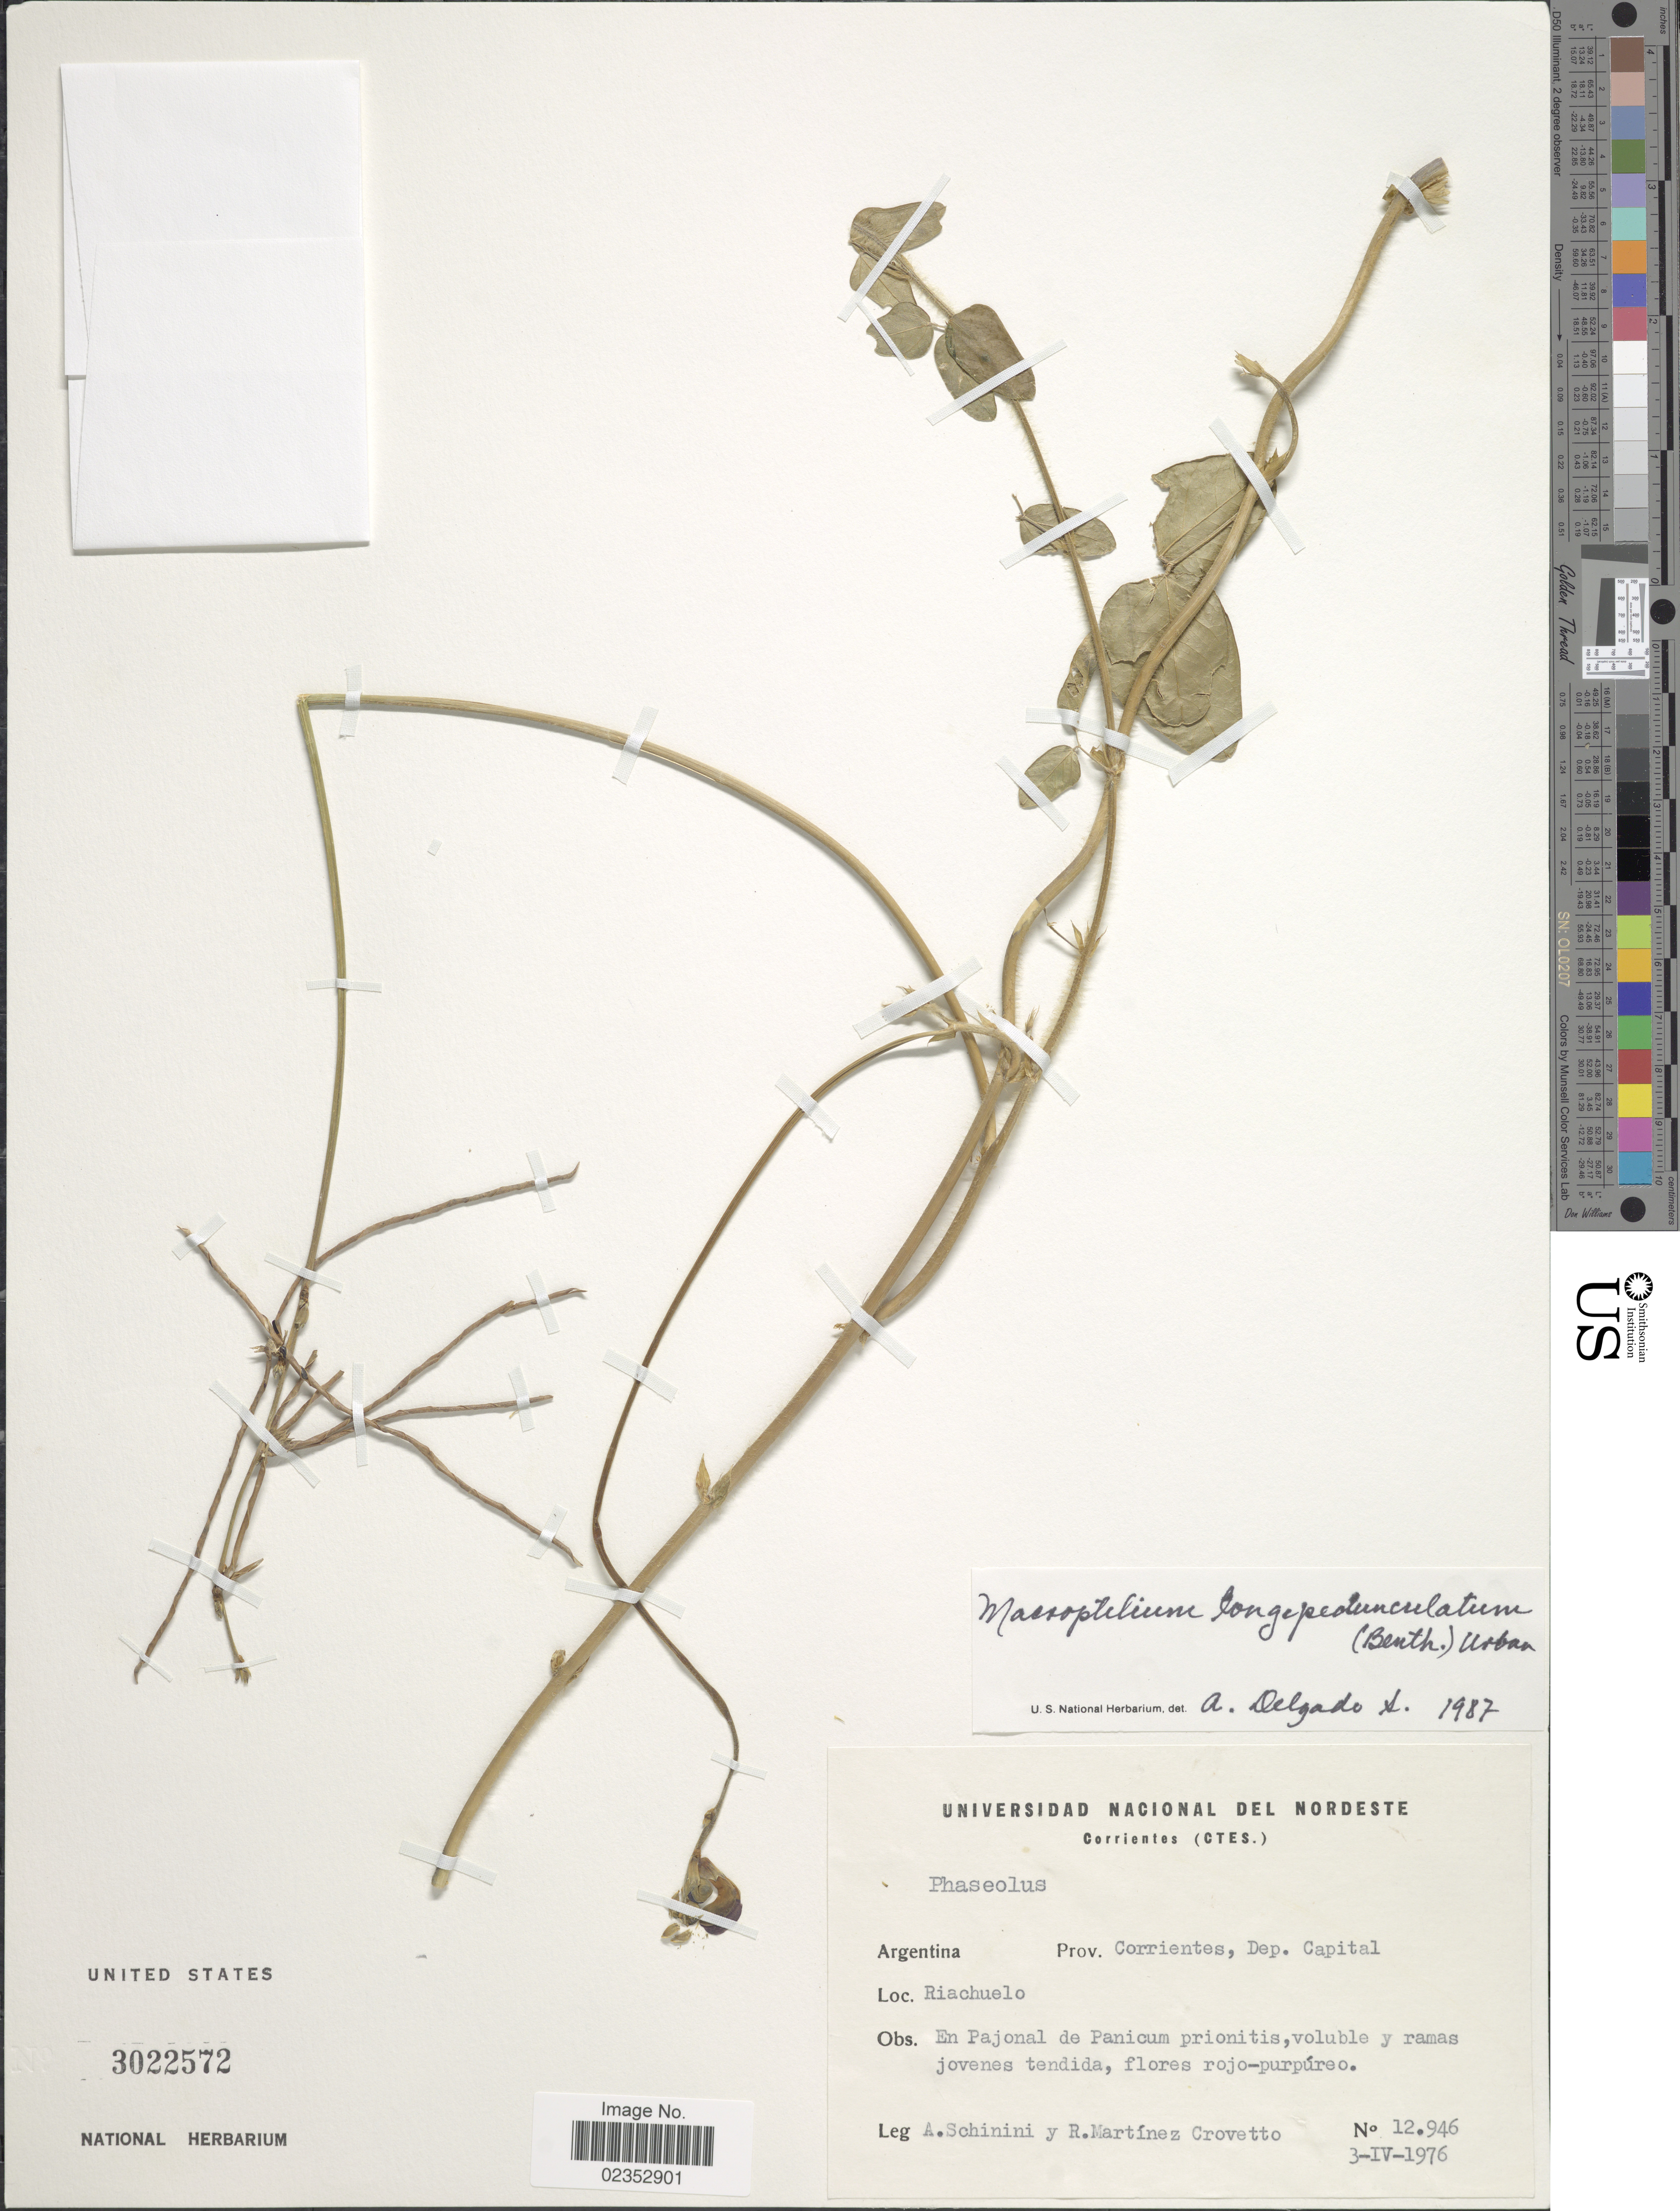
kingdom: Plantae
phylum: Tracheophyta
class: Magnoliopsida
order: Fabales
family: Fabaceae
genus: Macroptilium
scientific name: Macroptilium gracile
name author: (Poepp. ex Benth.) Urb.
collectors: A. Schinini & R. Martinez Crovetto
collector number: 12946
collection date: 1976-04-03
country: Argentina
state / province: Corrientes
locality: Dep. Capital, Riachuelo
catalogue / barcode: US 3022572